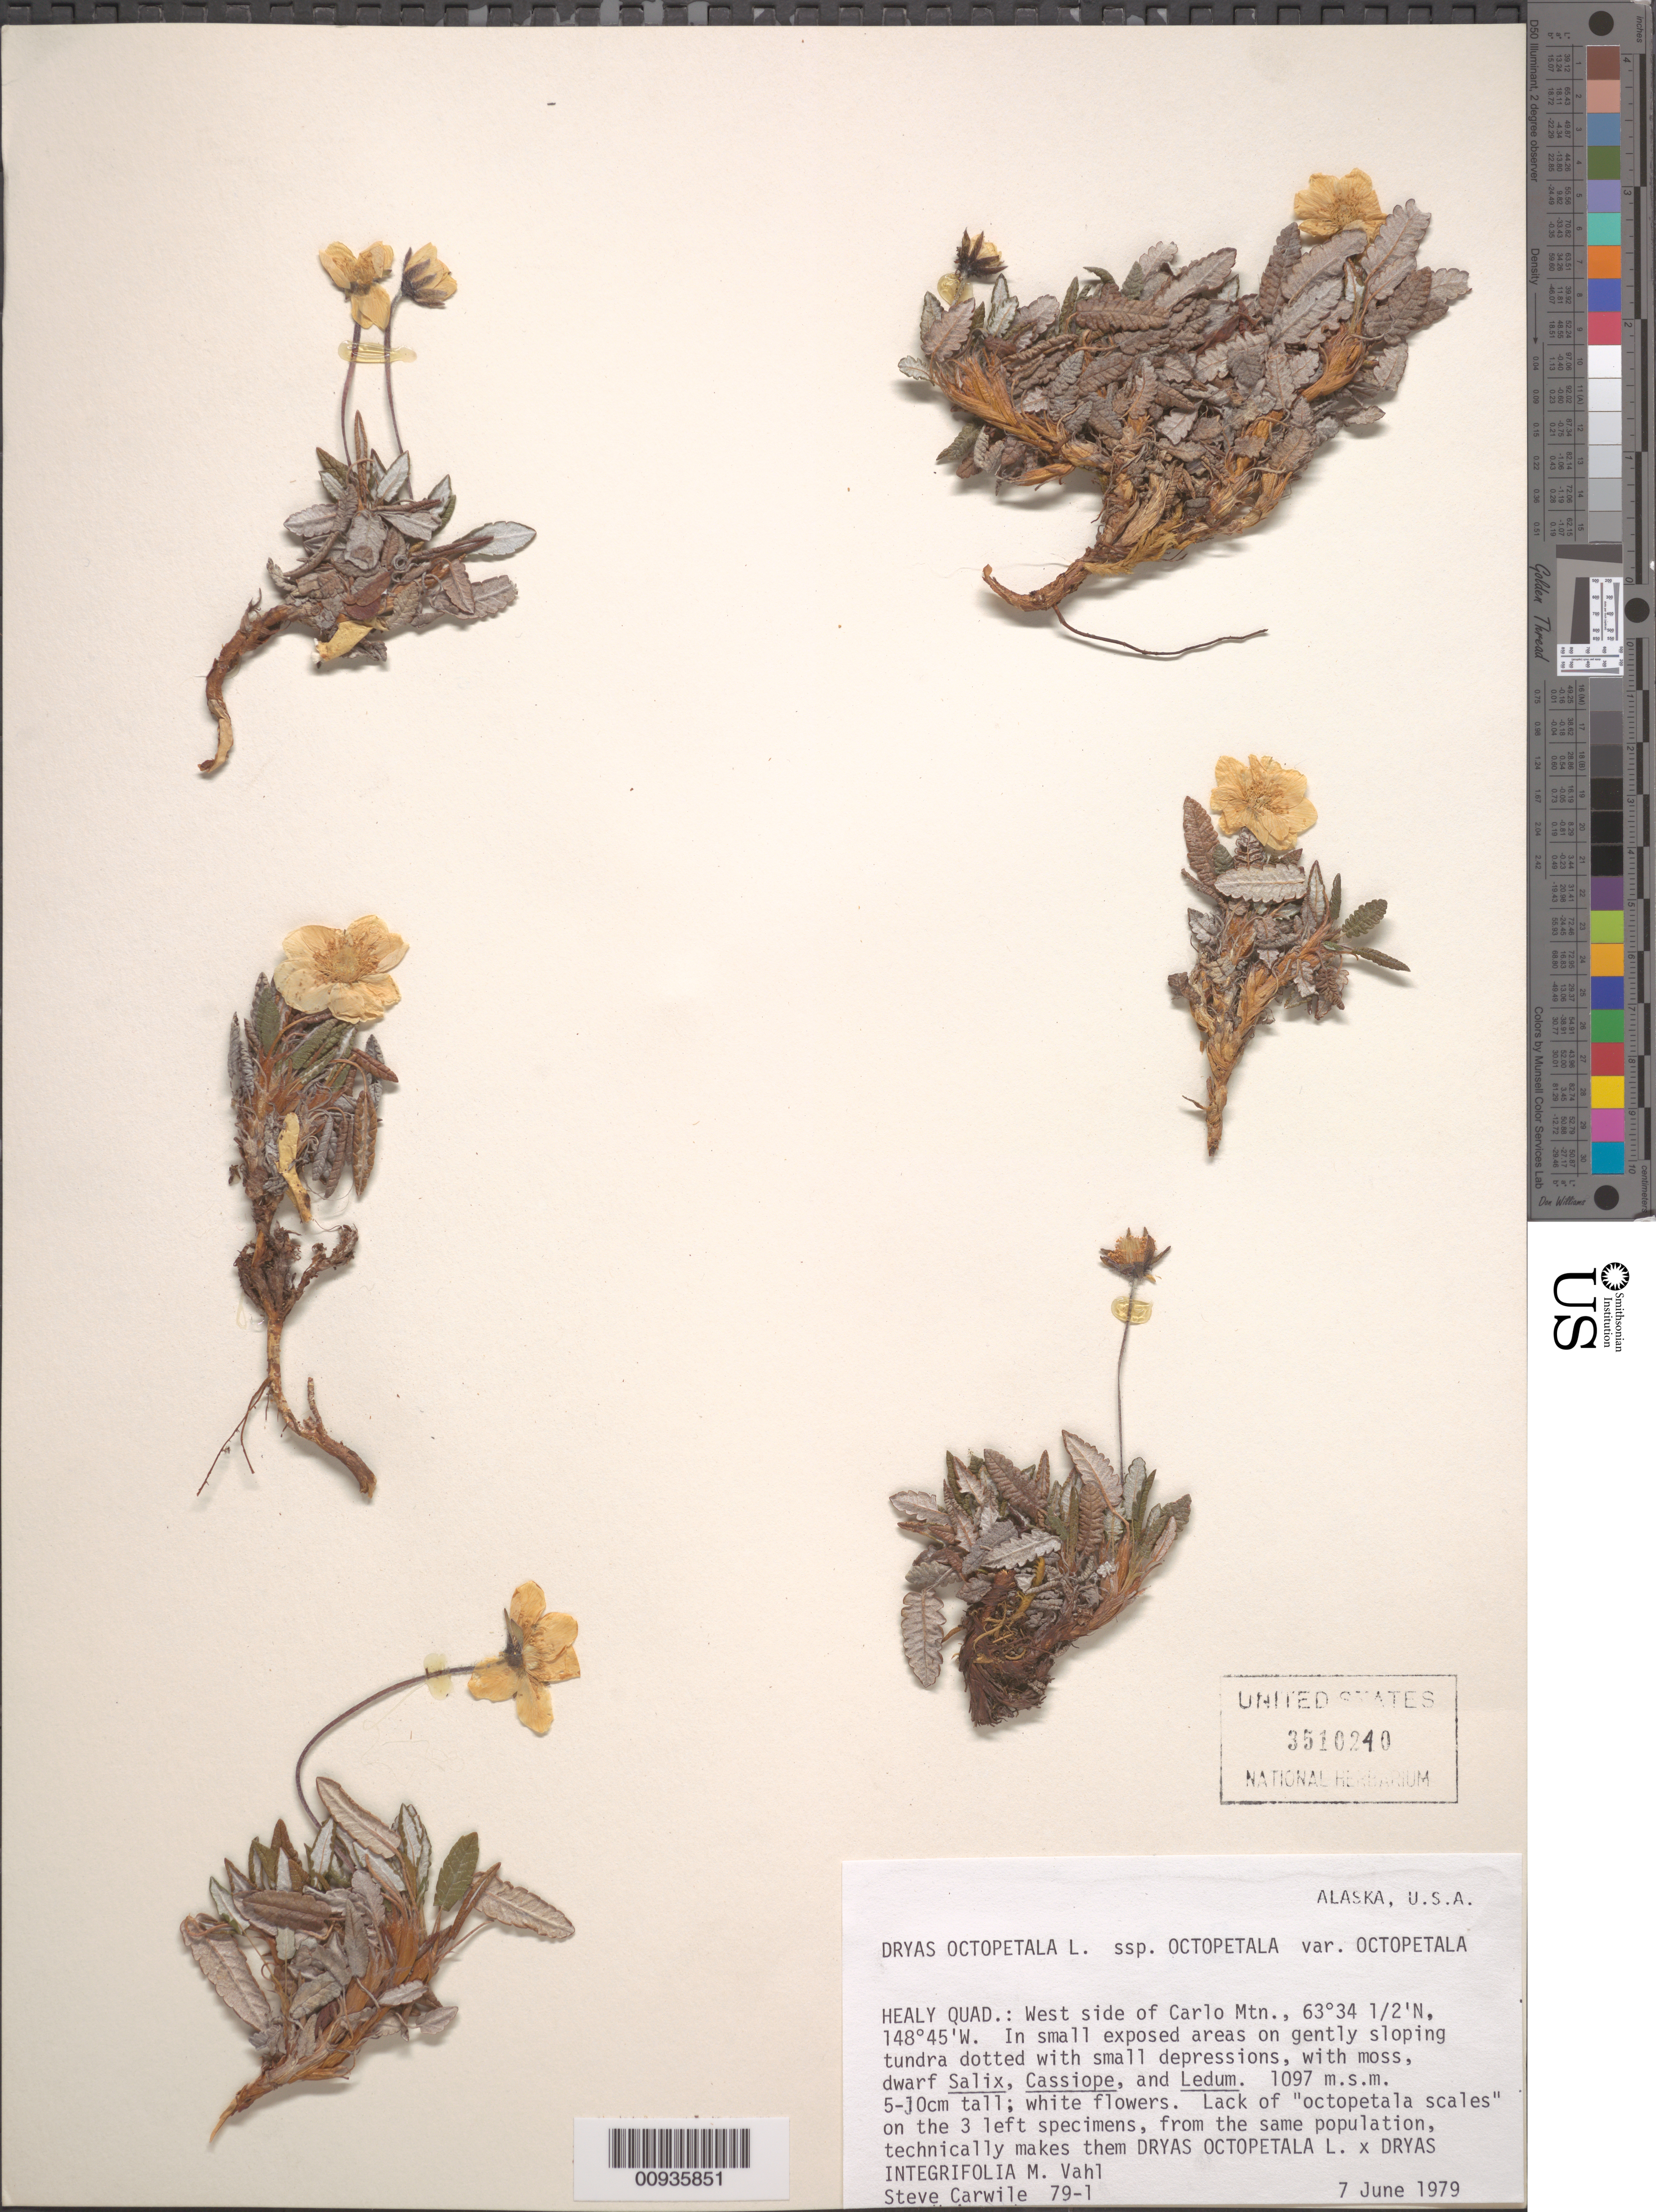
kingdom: Plantae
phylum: Tracheophyta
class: Magnoliopsida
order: Rosales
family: Rosaceae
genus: Dryas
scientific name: Dryas octopetala subsp. octopetala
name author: L.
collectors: S. Carwile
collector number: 79-1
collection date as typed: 7 June 1979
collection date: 1979-06-07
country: United States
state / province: Alaska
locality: West side of Carlo Mtn. Healy Quad.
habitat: In small exposed areas on gently sloping tundra dotted with small depressions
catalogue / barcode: US 3510240